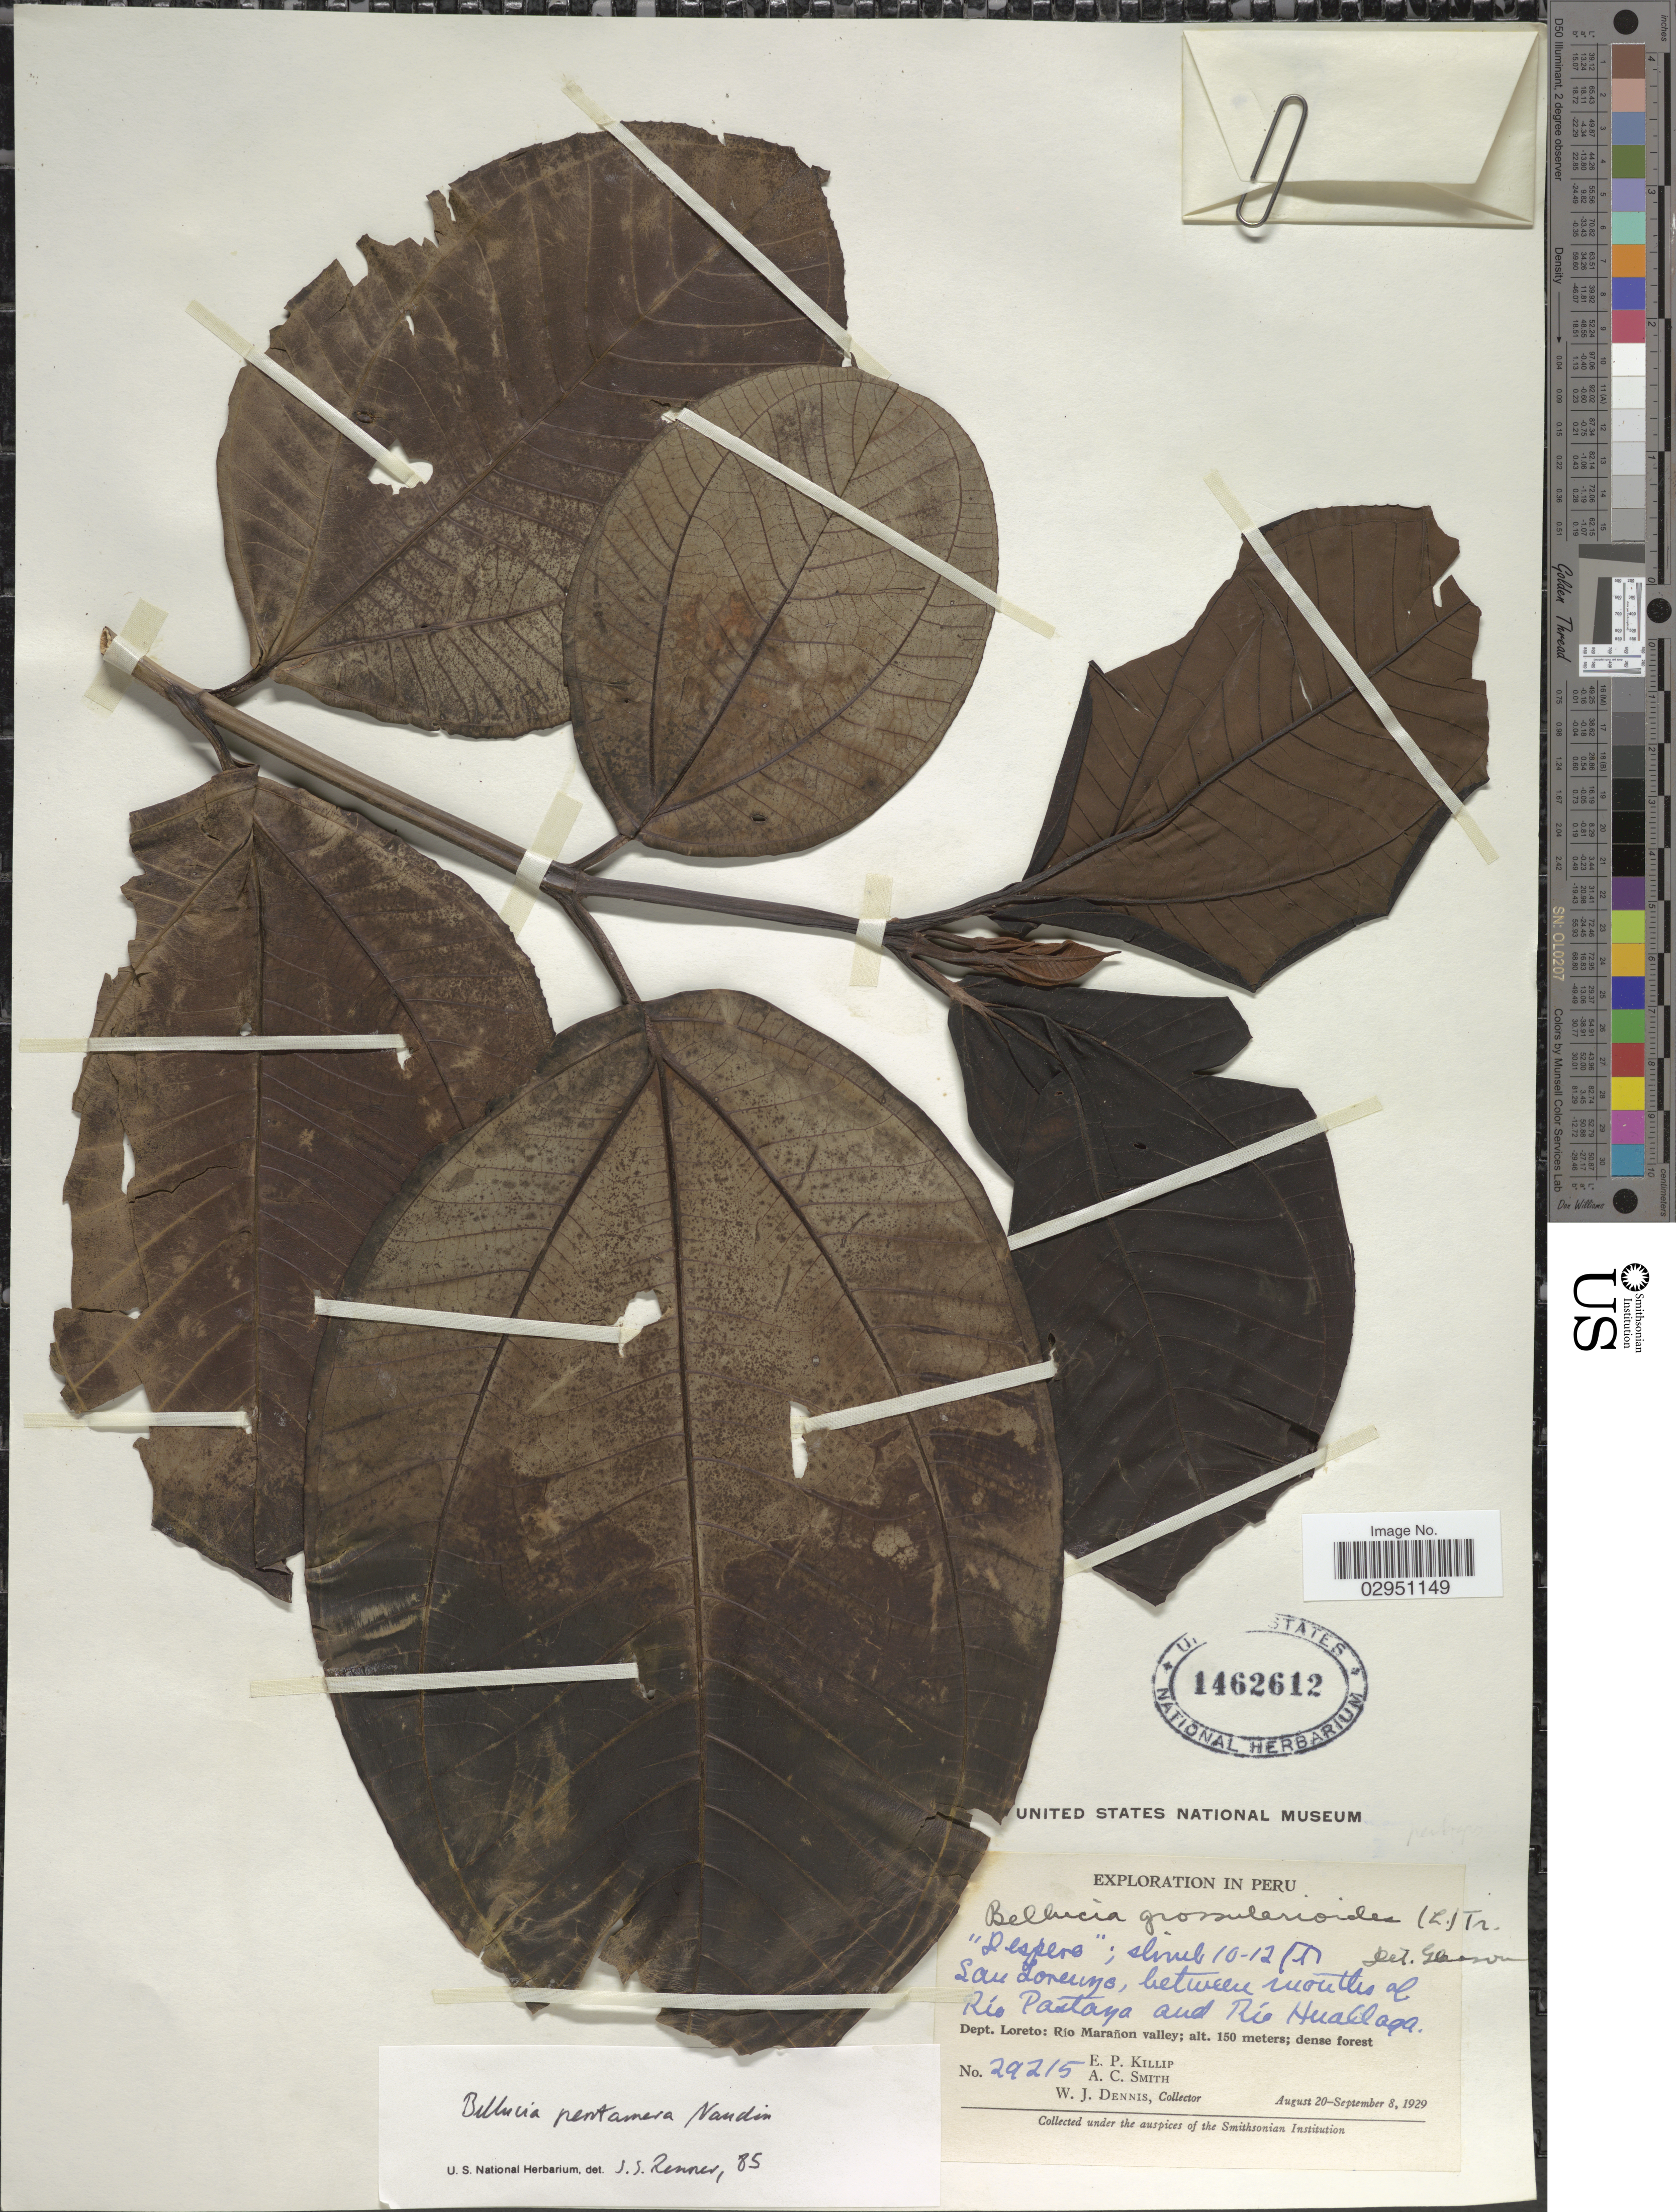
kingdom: Plantae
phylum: Tracheophyta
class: Magnoliopsida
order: Myrtales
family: Melastomataceae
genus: Bellucia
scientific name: Bellucia pentamera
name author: Naudin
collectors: E. P. Killip, A. C. Smith & W. J. Dennis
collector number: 29215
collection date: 1929-08-20/1929-09-08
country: Peru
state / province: Loreto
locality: Between mouths of Río Pastaza and Río Hualaga. Dept. Loreto: Río Marañon valley.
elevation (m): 150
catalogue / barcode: US 1462612